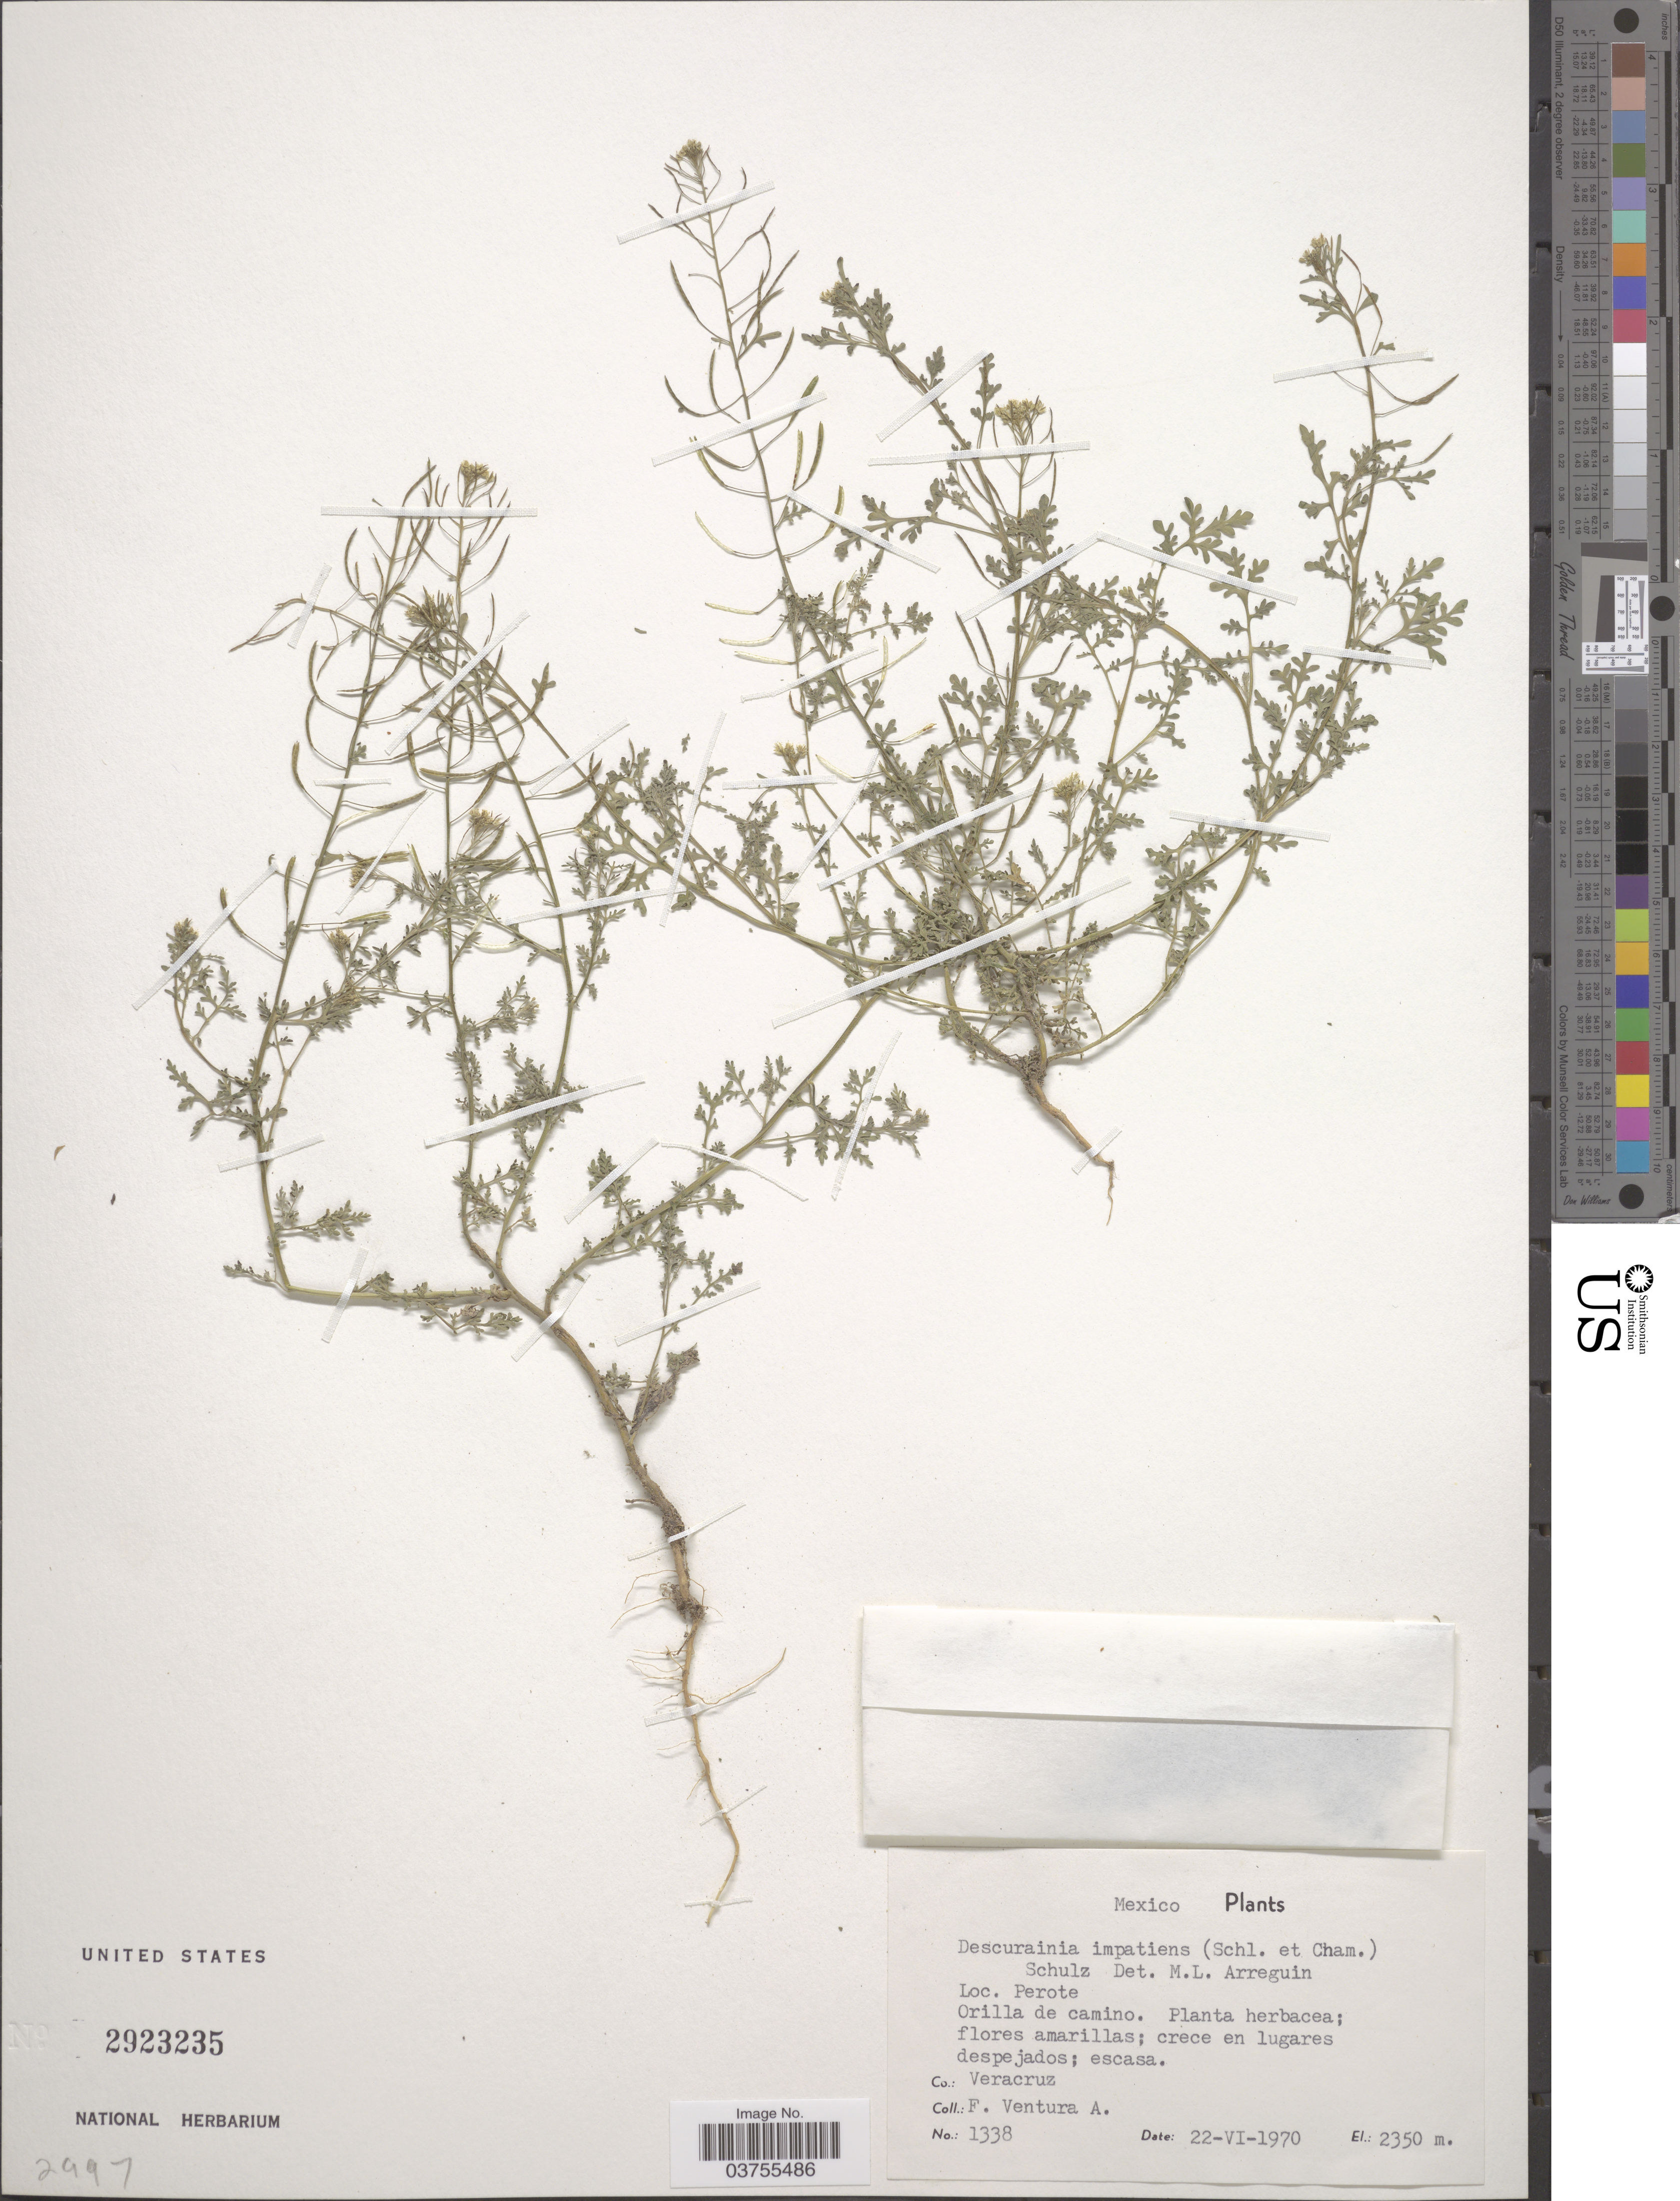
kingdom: Plantae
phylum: Tracheophyta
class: Magnoliopsida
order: Brassicales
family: Brassicaceae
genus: Descurainia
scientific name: Descurainia halictorum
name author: (Cockerell) O.E. Schulz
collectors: F. Ventura A.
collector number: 1338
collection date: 1970-06-22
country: Mexico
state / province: Veracruz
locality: Perote.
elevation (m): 2350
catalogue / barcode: US 2923235